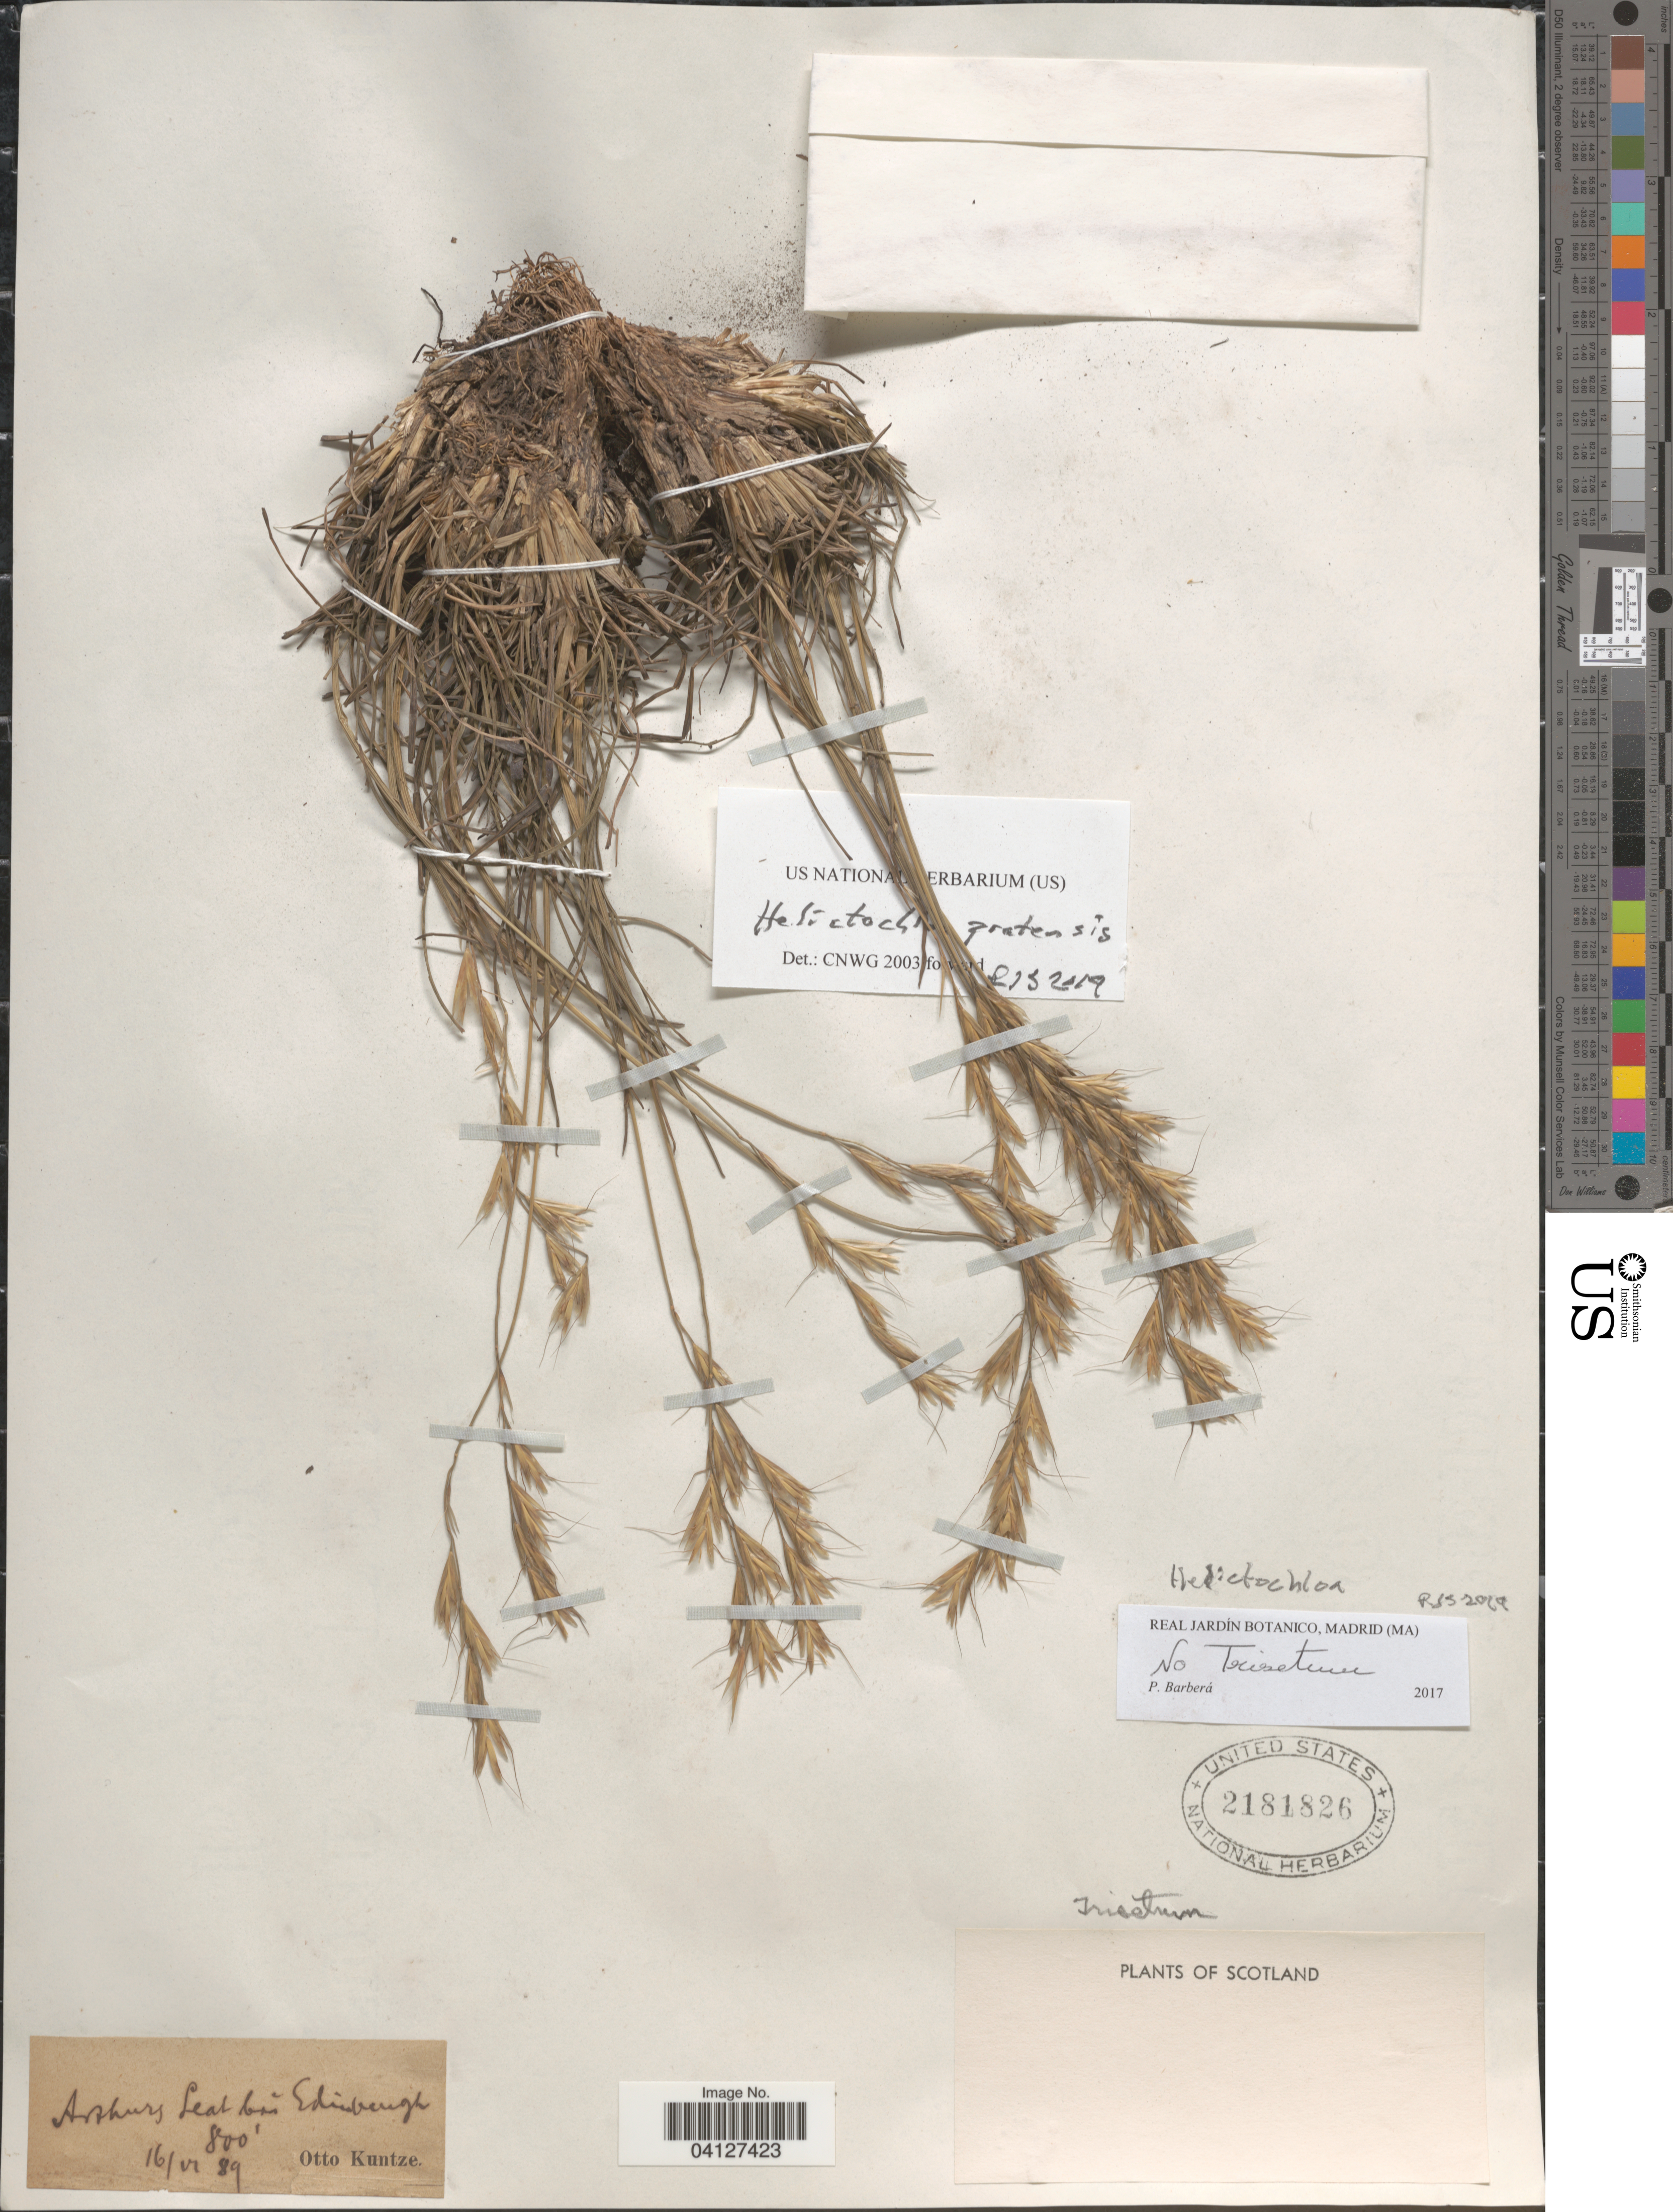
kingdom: Plantae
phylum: Tracheophyta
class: Liliopsida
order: Poales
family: Poaceae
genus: Helictochloa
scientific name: Helictochloa pratensis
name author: (L.) Romero-Zarco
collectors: C.E.O. Kuntze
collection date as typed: Transcribed d/m/y: 16/6/89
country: United Kingdom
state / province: Scotland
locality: Arthurs Seat bei Edinburgh.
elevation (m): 244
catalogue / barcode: US 2181826